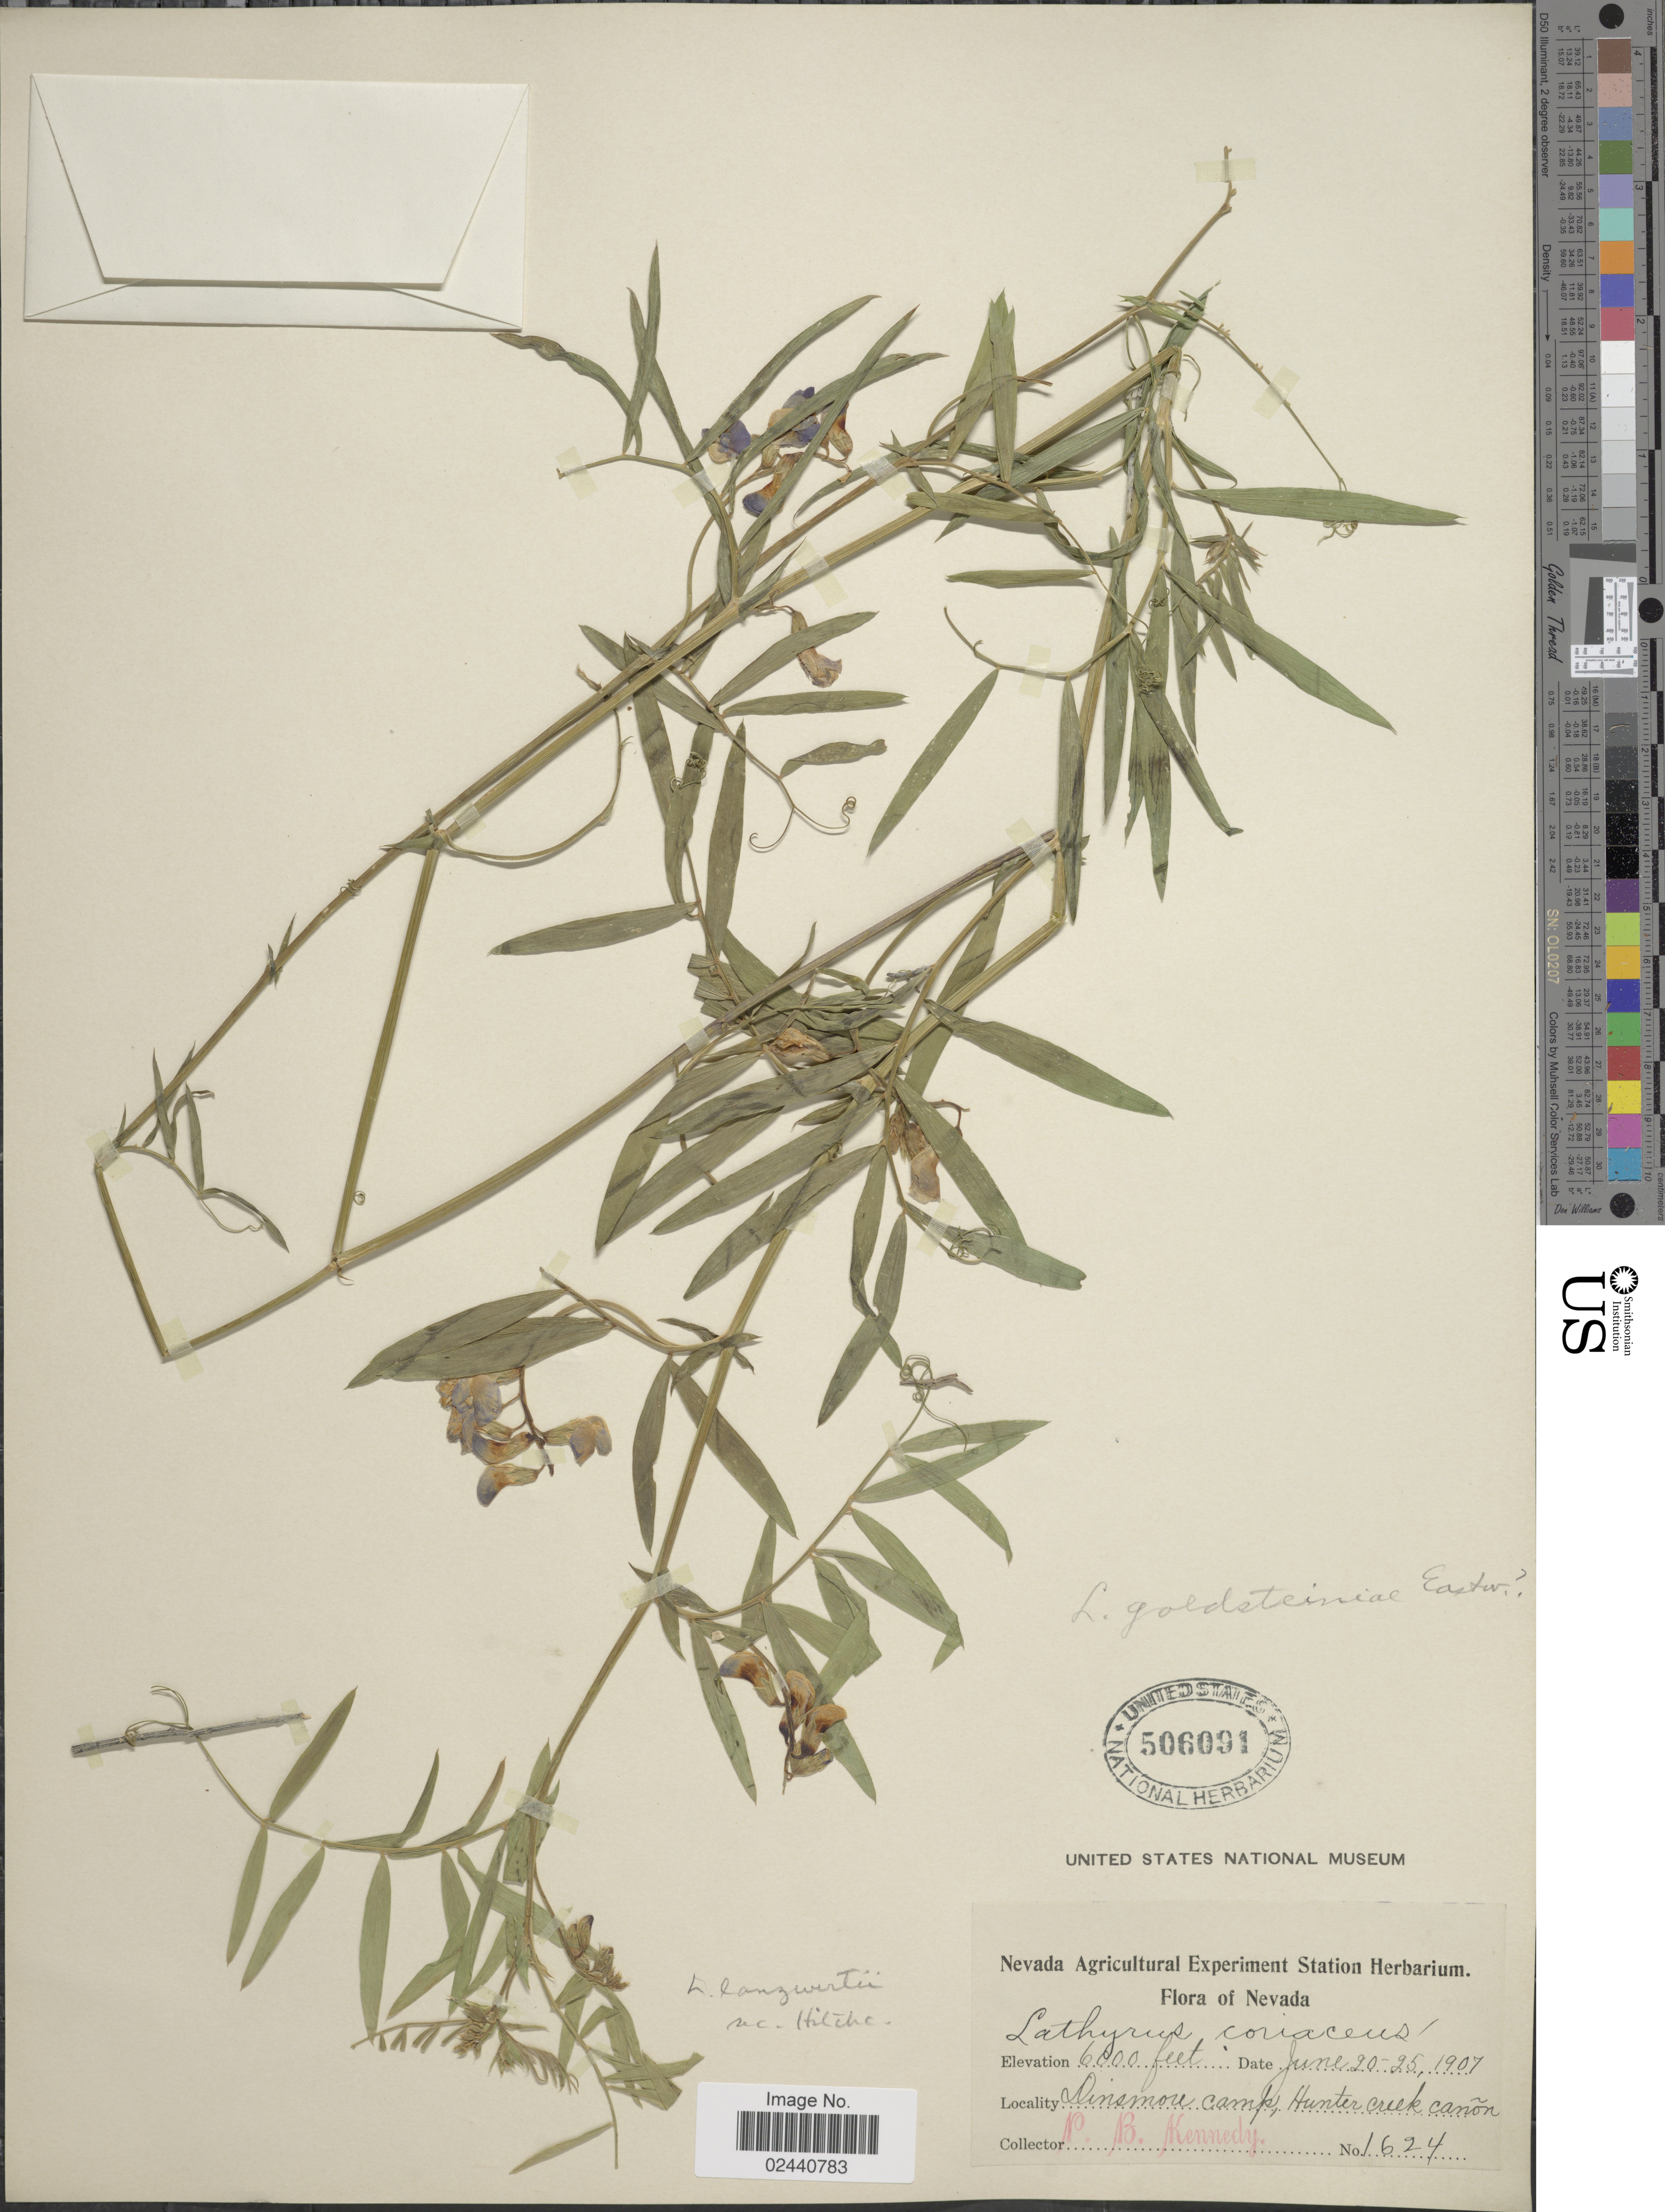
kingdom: Plantae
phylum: Tracheophyta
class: Magnoliopsida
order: Fabales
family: Fabaceae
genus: Lathyrus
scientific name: Lathyrus lanszwertii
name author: Kellogg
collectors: P. B. Kennedy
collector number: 1624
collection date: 1907-06-20/1907-06-25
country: United States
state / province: Nevada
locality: Dinsmou Camp, Hunter Creek canon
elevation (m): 1829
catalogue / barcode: US 506091